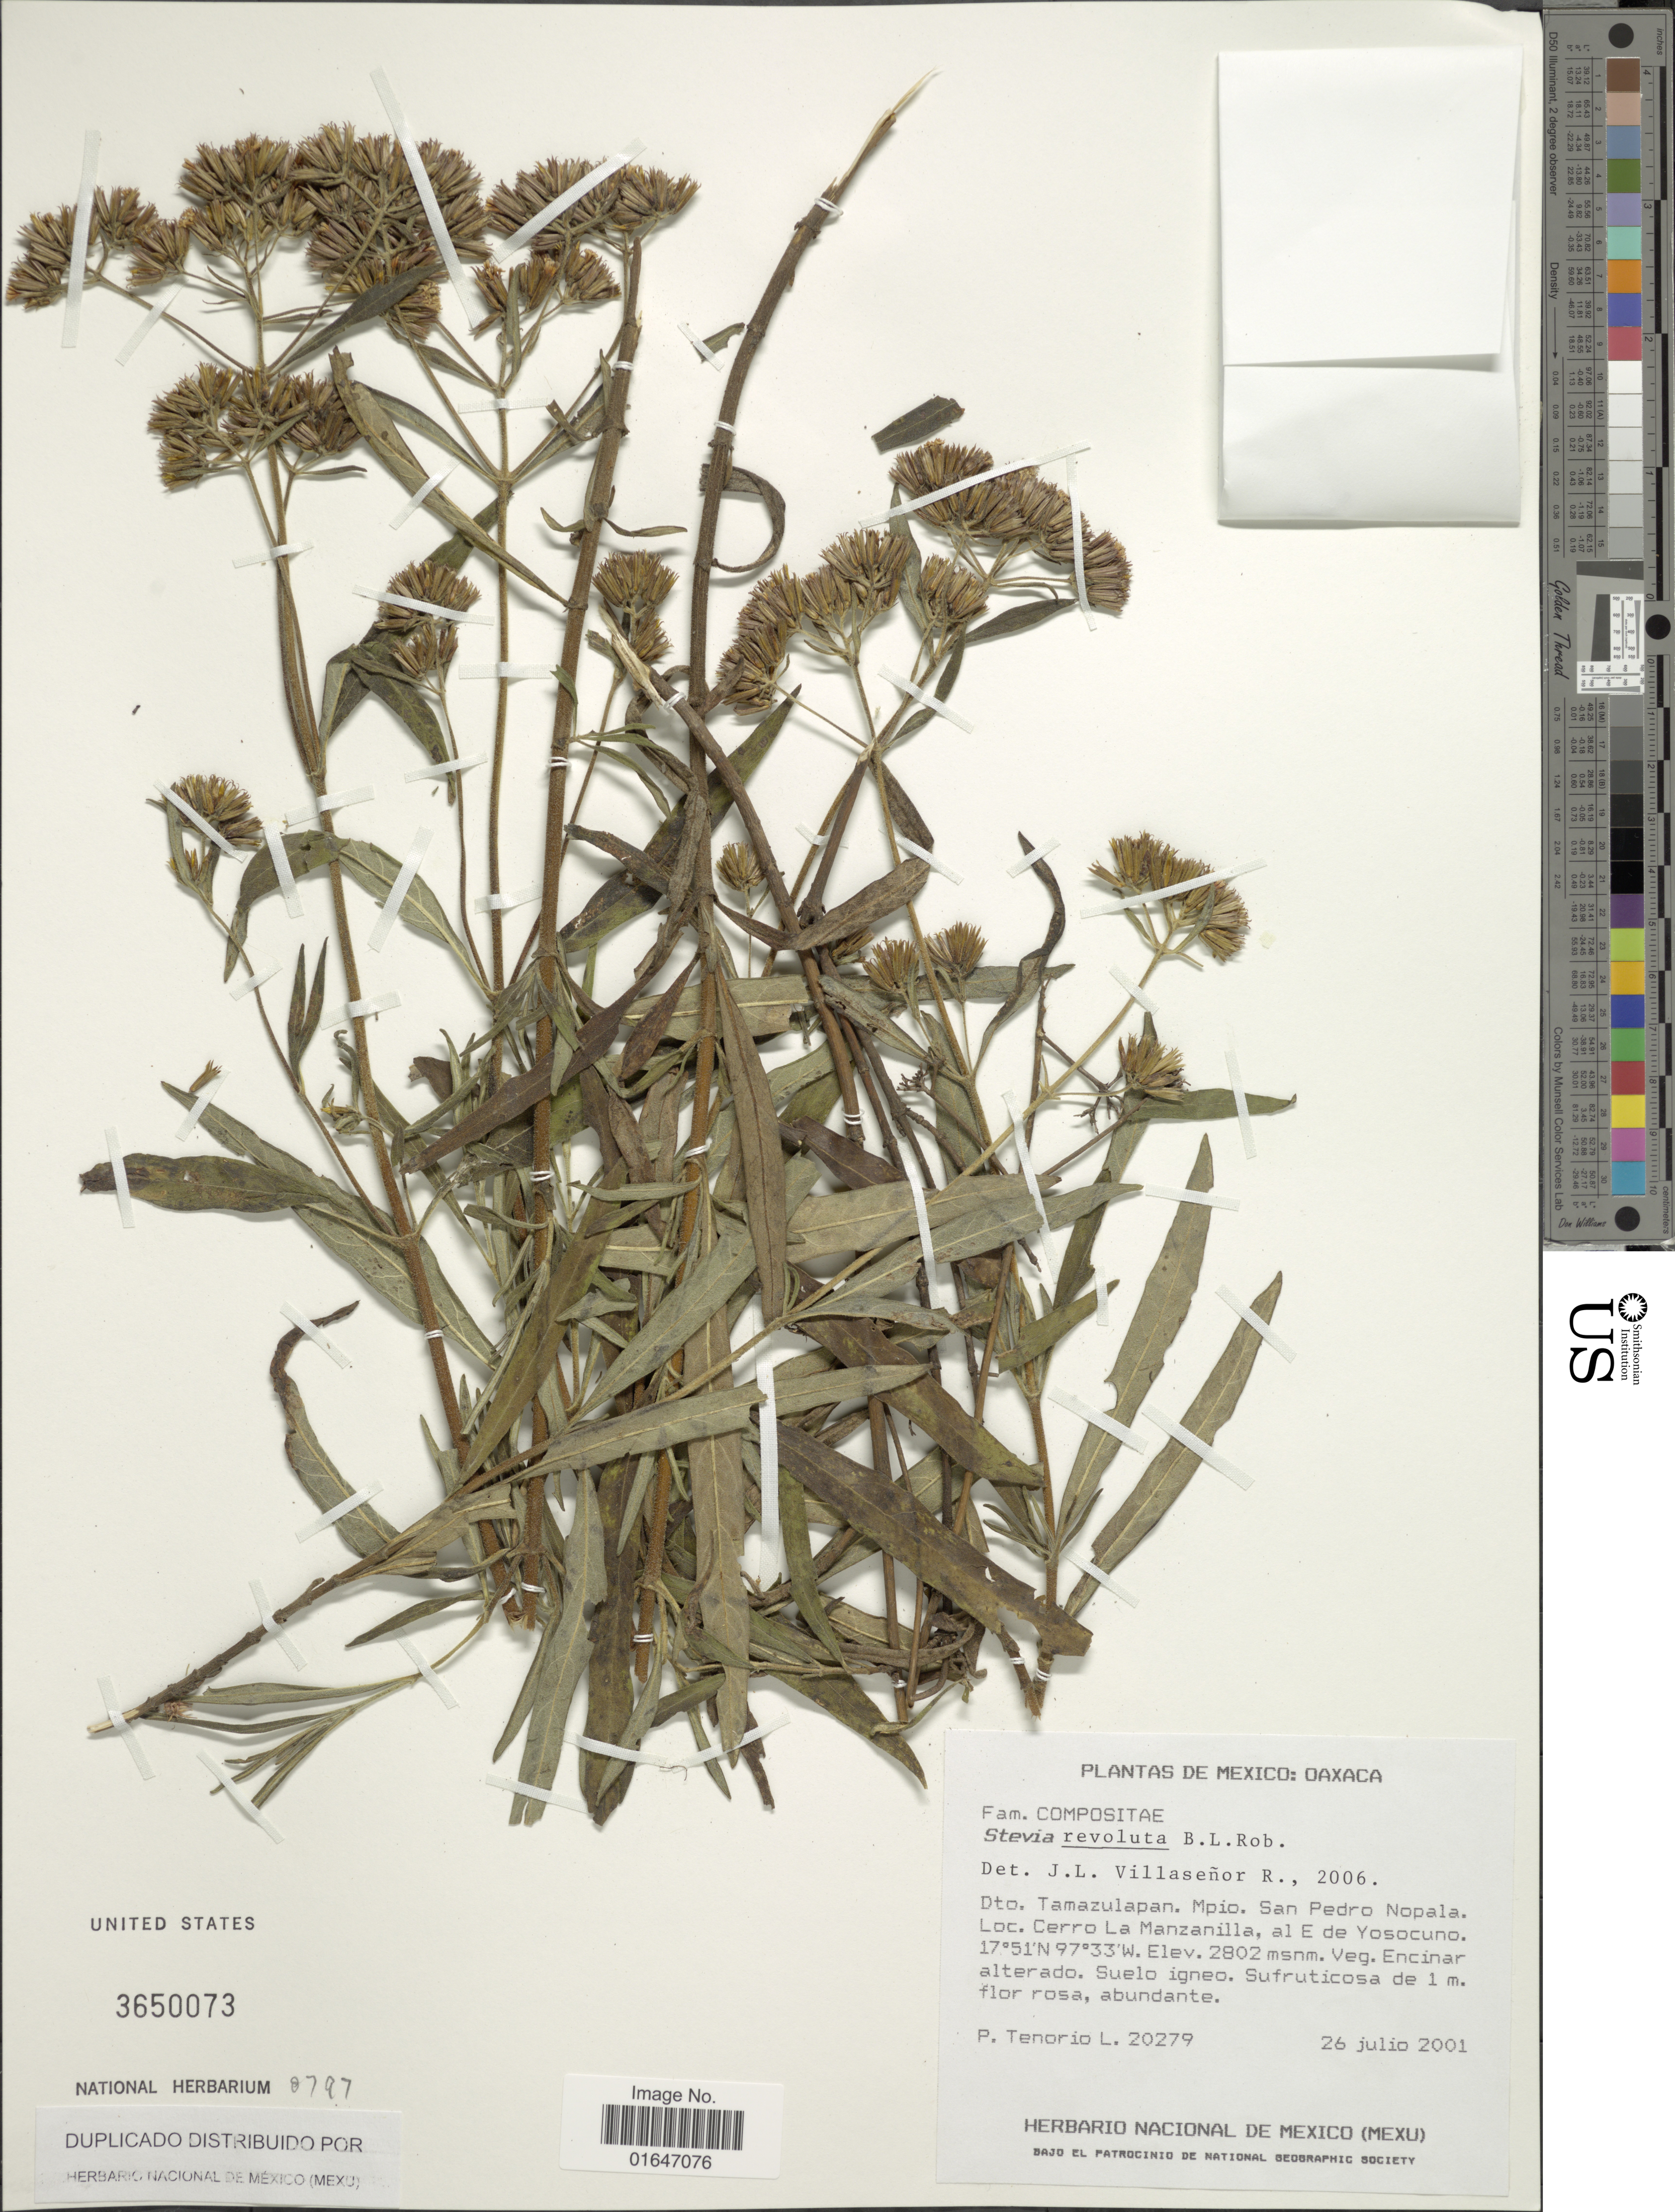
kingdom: Plantae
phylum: Tracheophyta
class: Magnoliopsida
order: Asterales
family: Asteraceae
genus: Stevia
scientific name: Stevia revoluta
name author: B.L. Rob.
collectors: P. Tenorio L.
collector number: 20279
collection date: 2001-07-26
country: Mexico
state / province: Oaxaca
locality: Dto. Tamazulapan, Mpio. San Pedro Nopala, Cerro La Manzanilla, al E de Yosocuno.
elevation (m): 2802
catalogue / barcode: US 3650073